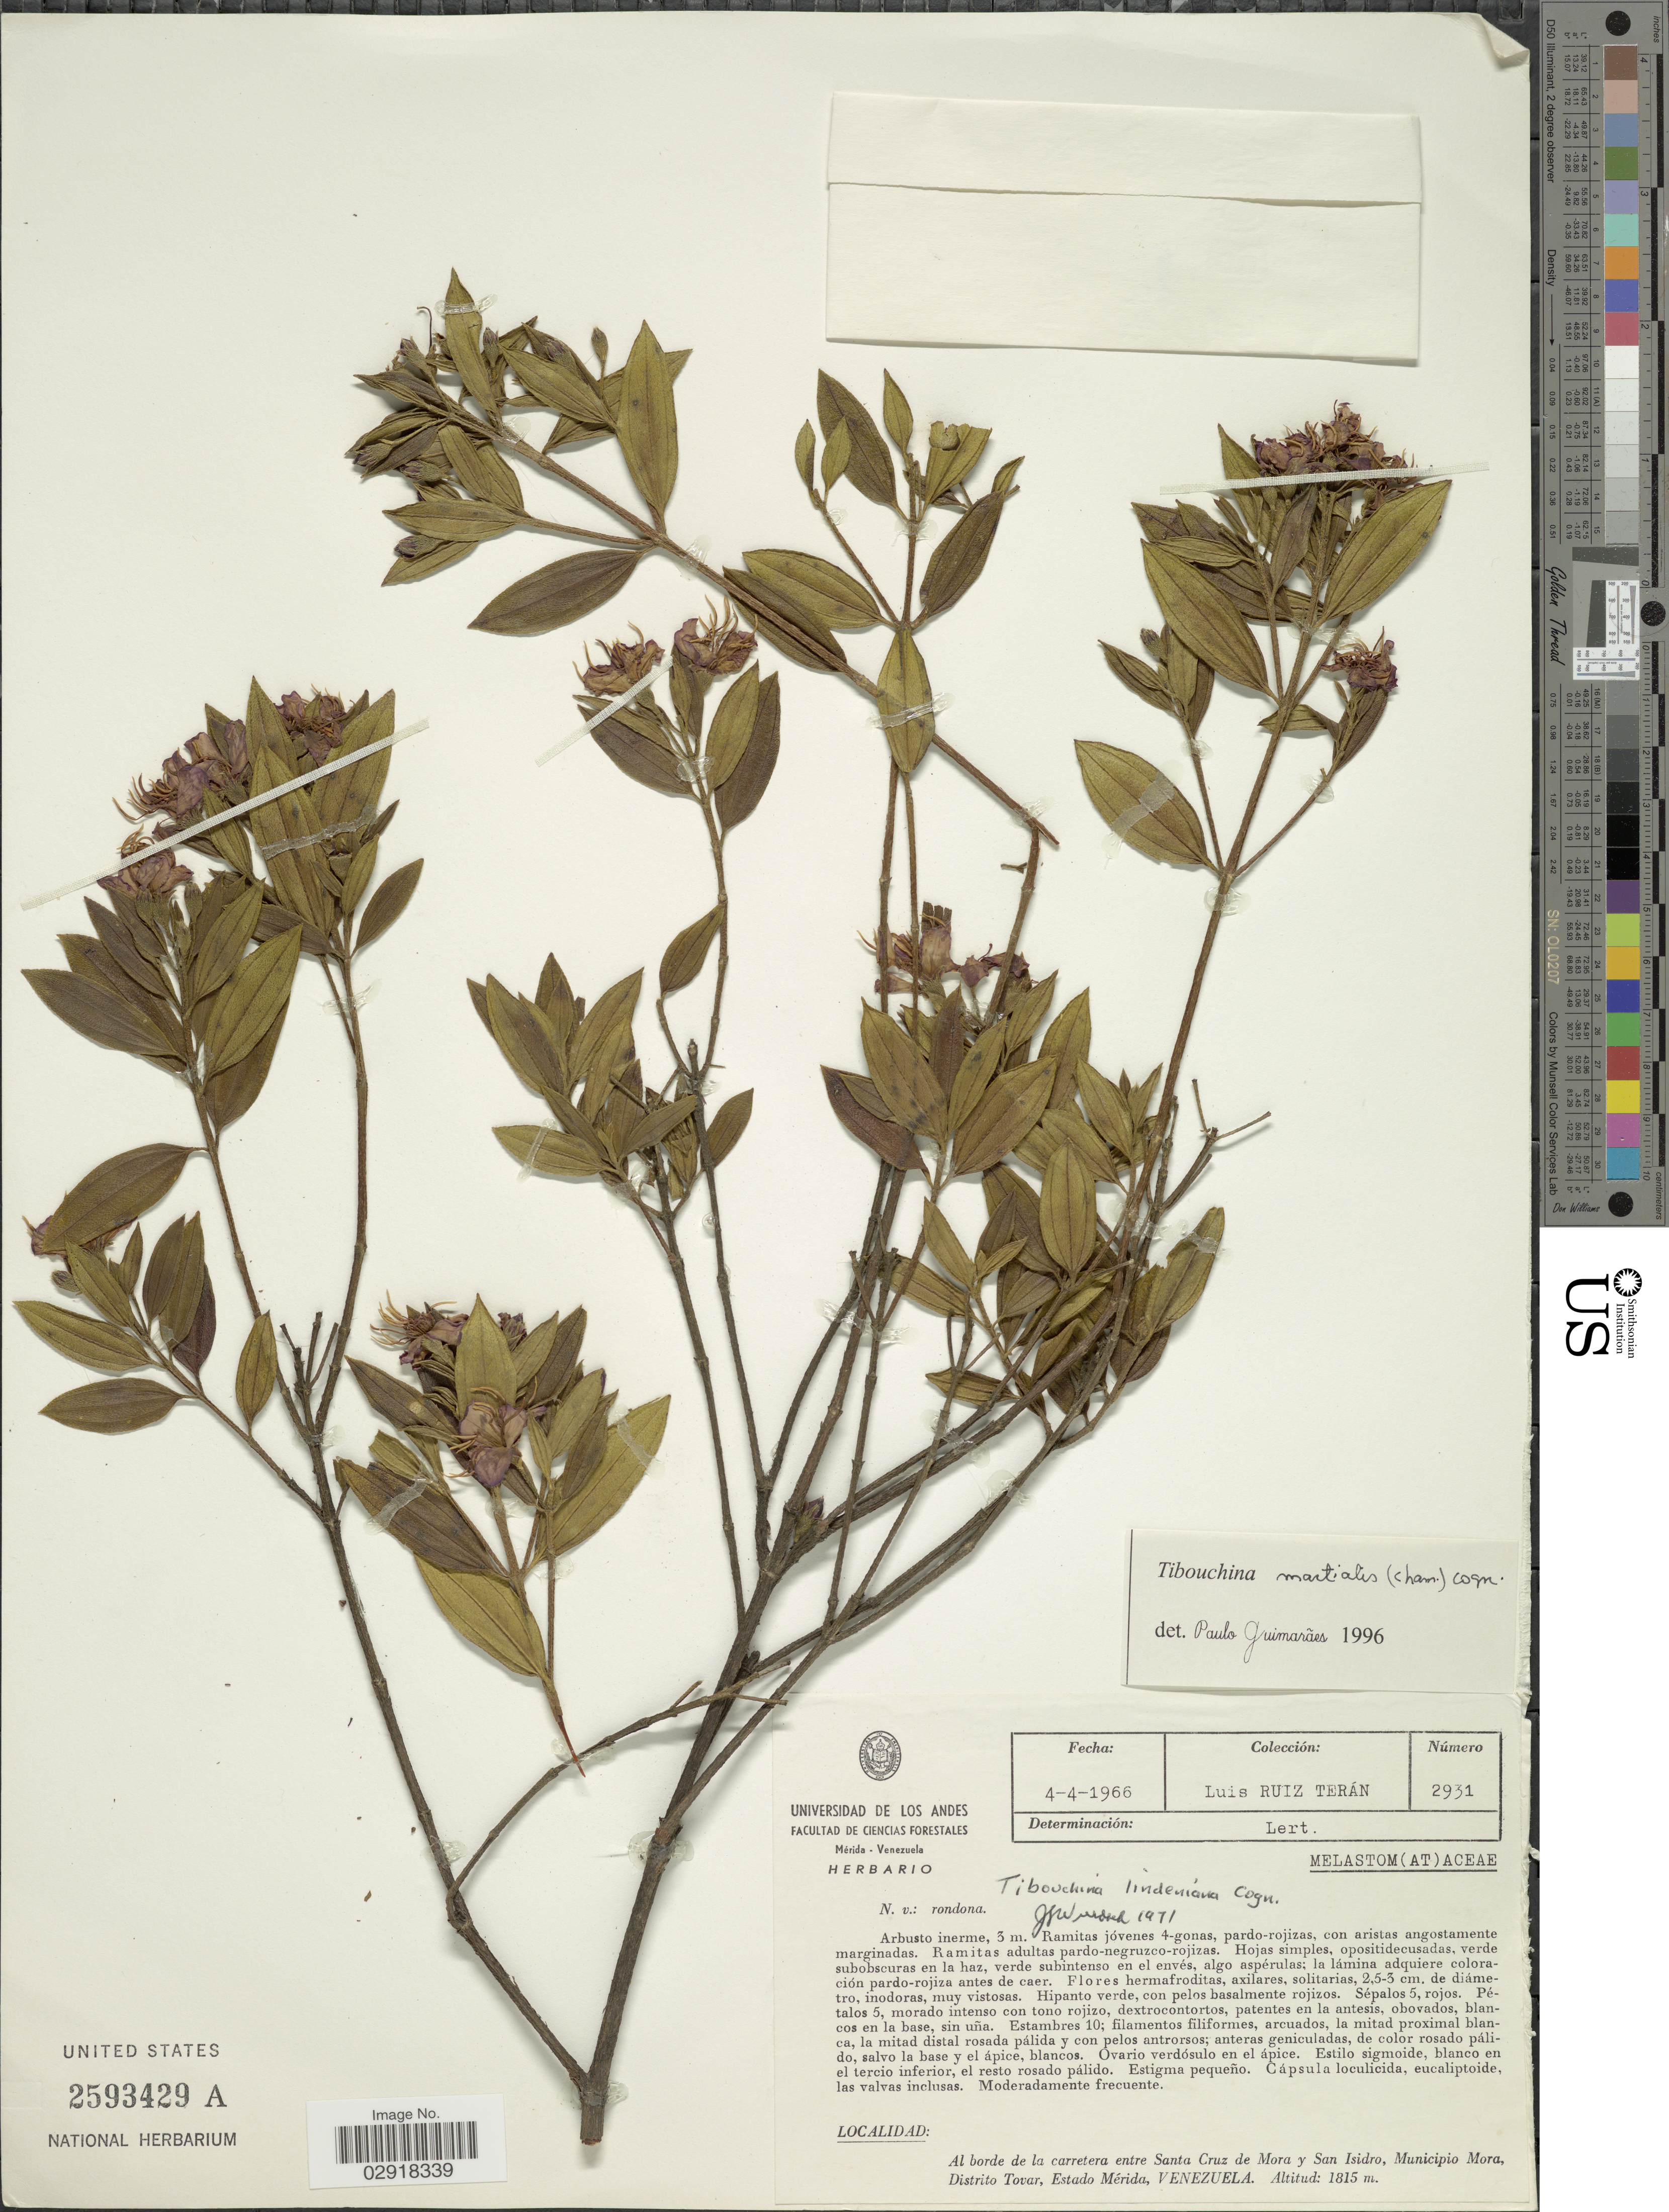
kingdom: Plantae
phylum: Tracheophyta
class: Magnoliopsida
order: Myrtales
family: Melastomataceae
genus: Pleroma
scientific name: Pleroma martiale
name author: (Cham.) Triana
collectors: L. Teran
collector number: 2931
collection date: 1966-04-04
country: Venezuela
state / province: Mérida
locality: Al borde de la carretera entre Santa Cruz de Mora y San Isidro, Municipio Mora, Distrito Tovar.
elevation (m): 1815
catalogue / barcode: US 2593429A